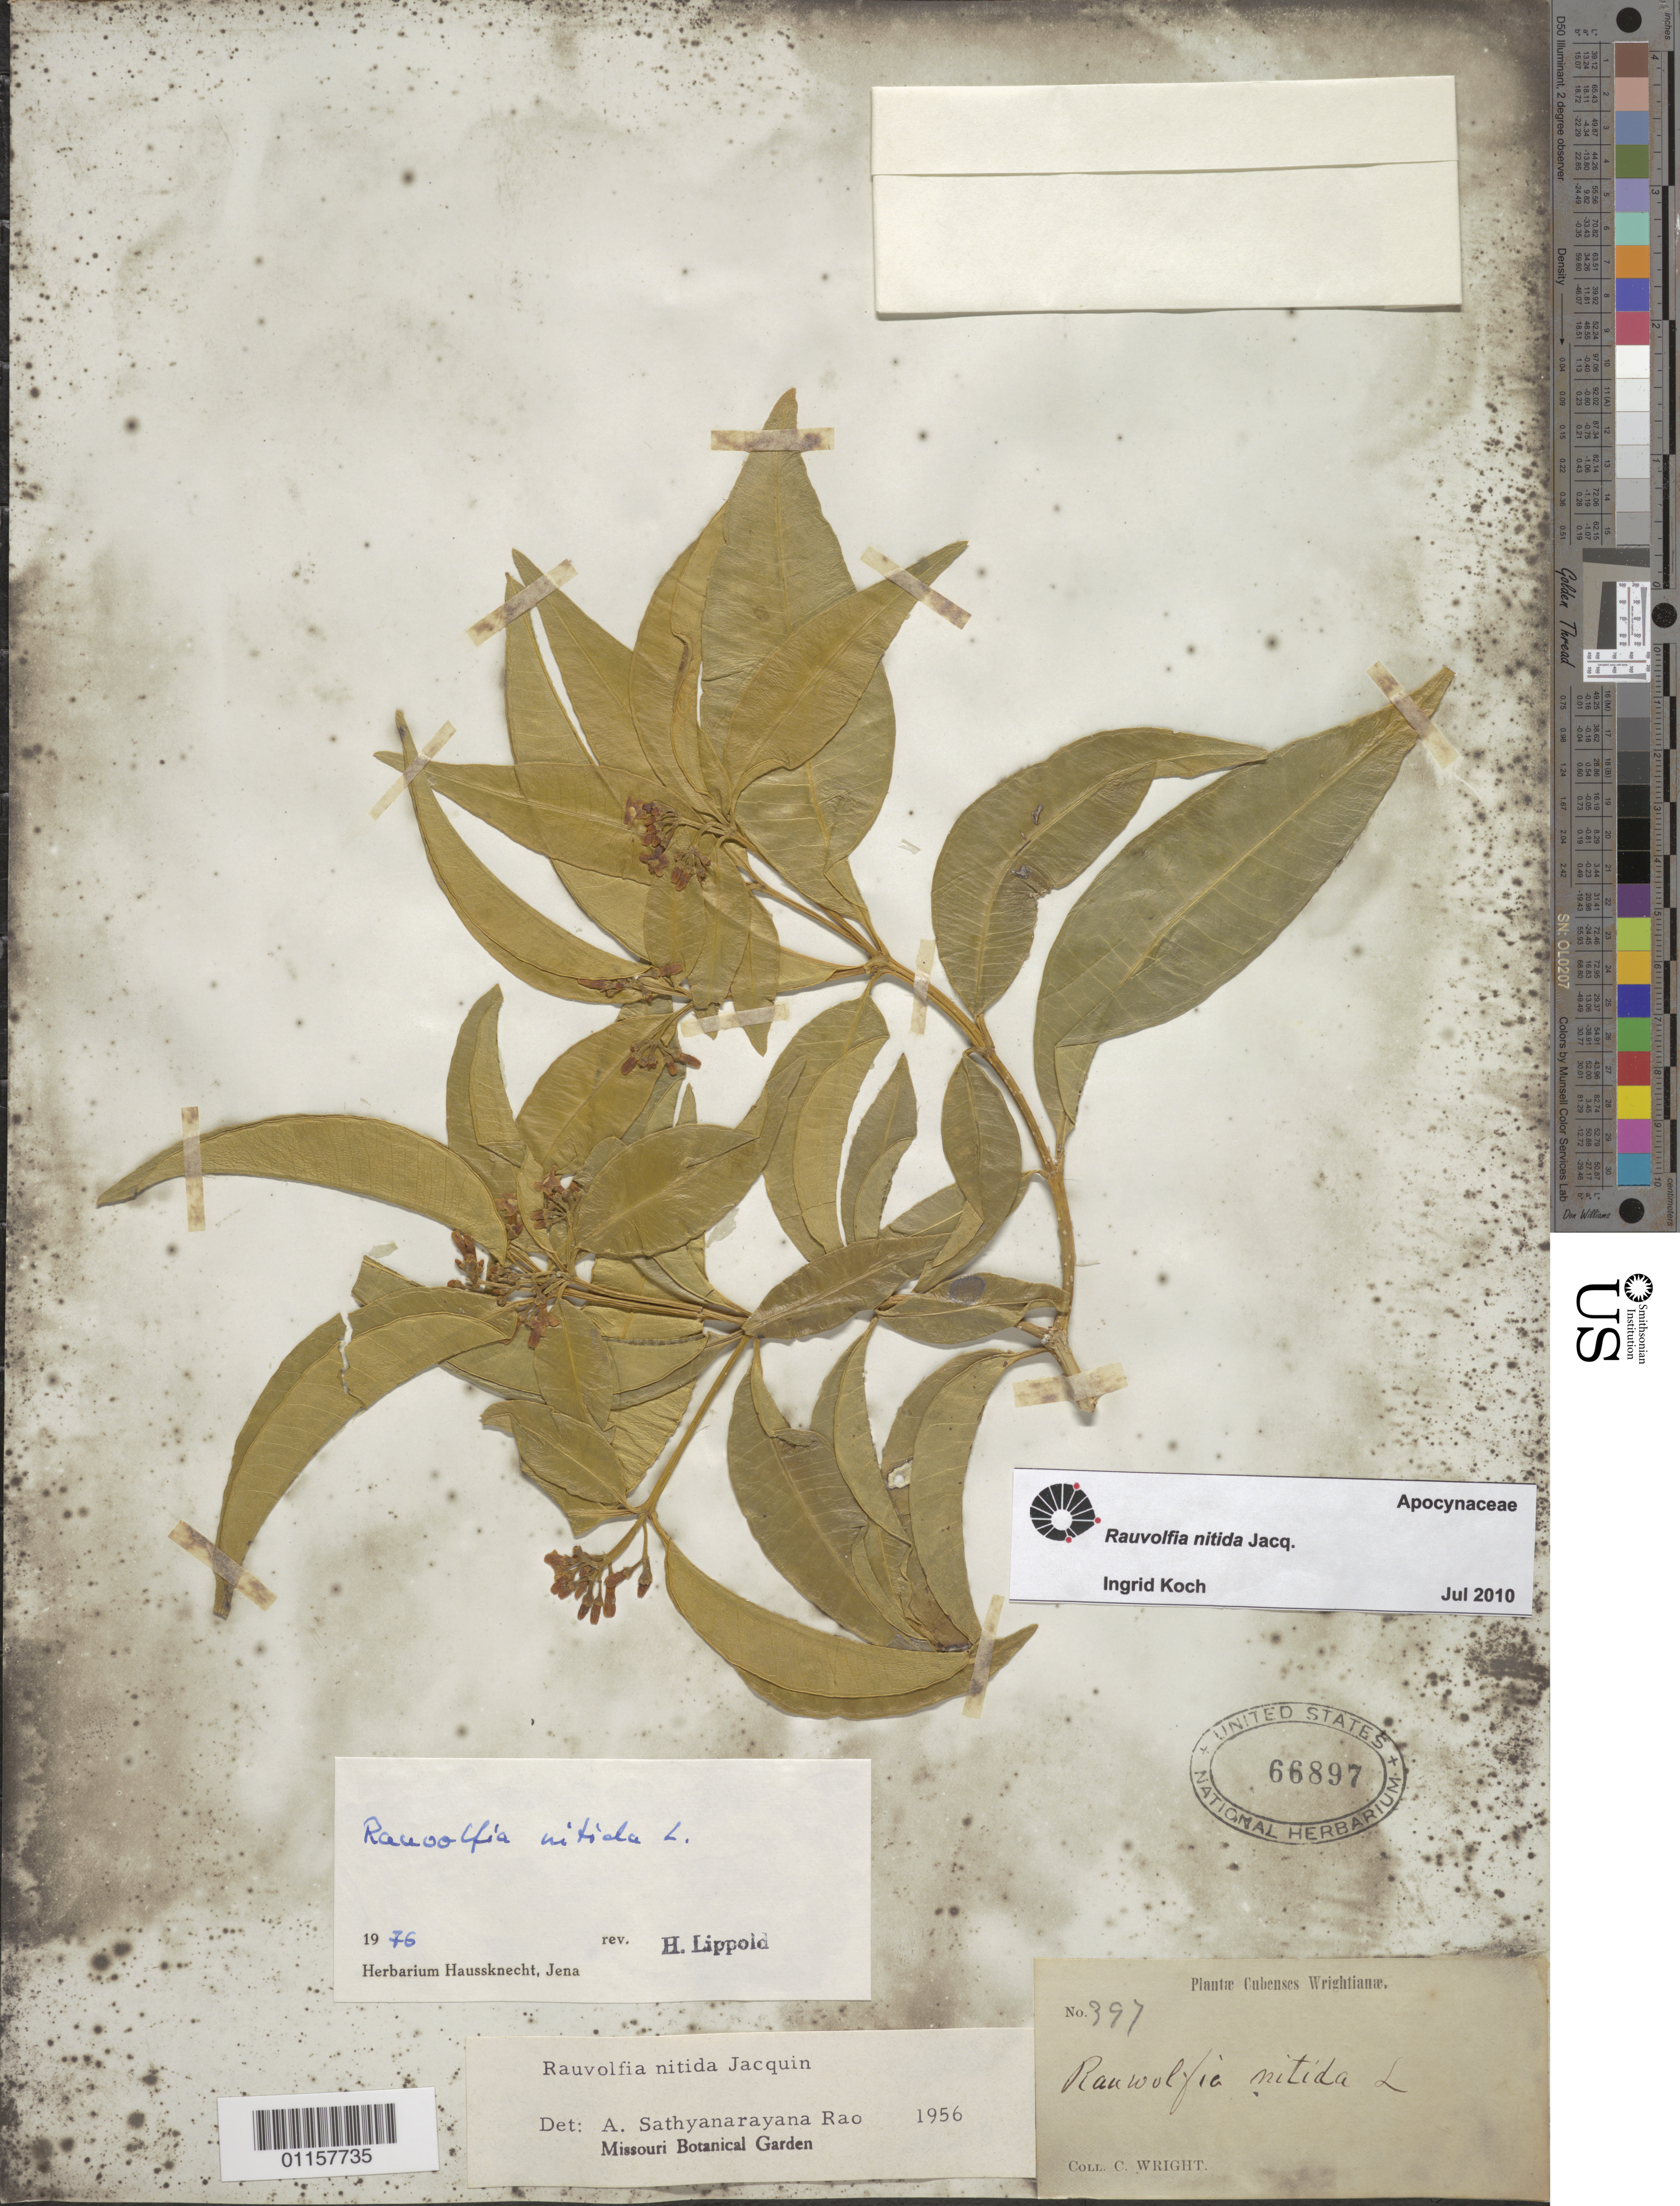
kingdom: Plantae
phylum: Tracheophyta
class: Magnoliopsida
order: Gentianales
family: Apocynaceae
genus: Rauvolfia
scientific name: Rauvolfia nitida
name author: Jacq.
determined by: Koch, I.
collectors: C. Wright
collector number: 397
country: Cuba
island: Cuba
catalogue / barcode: US 66897